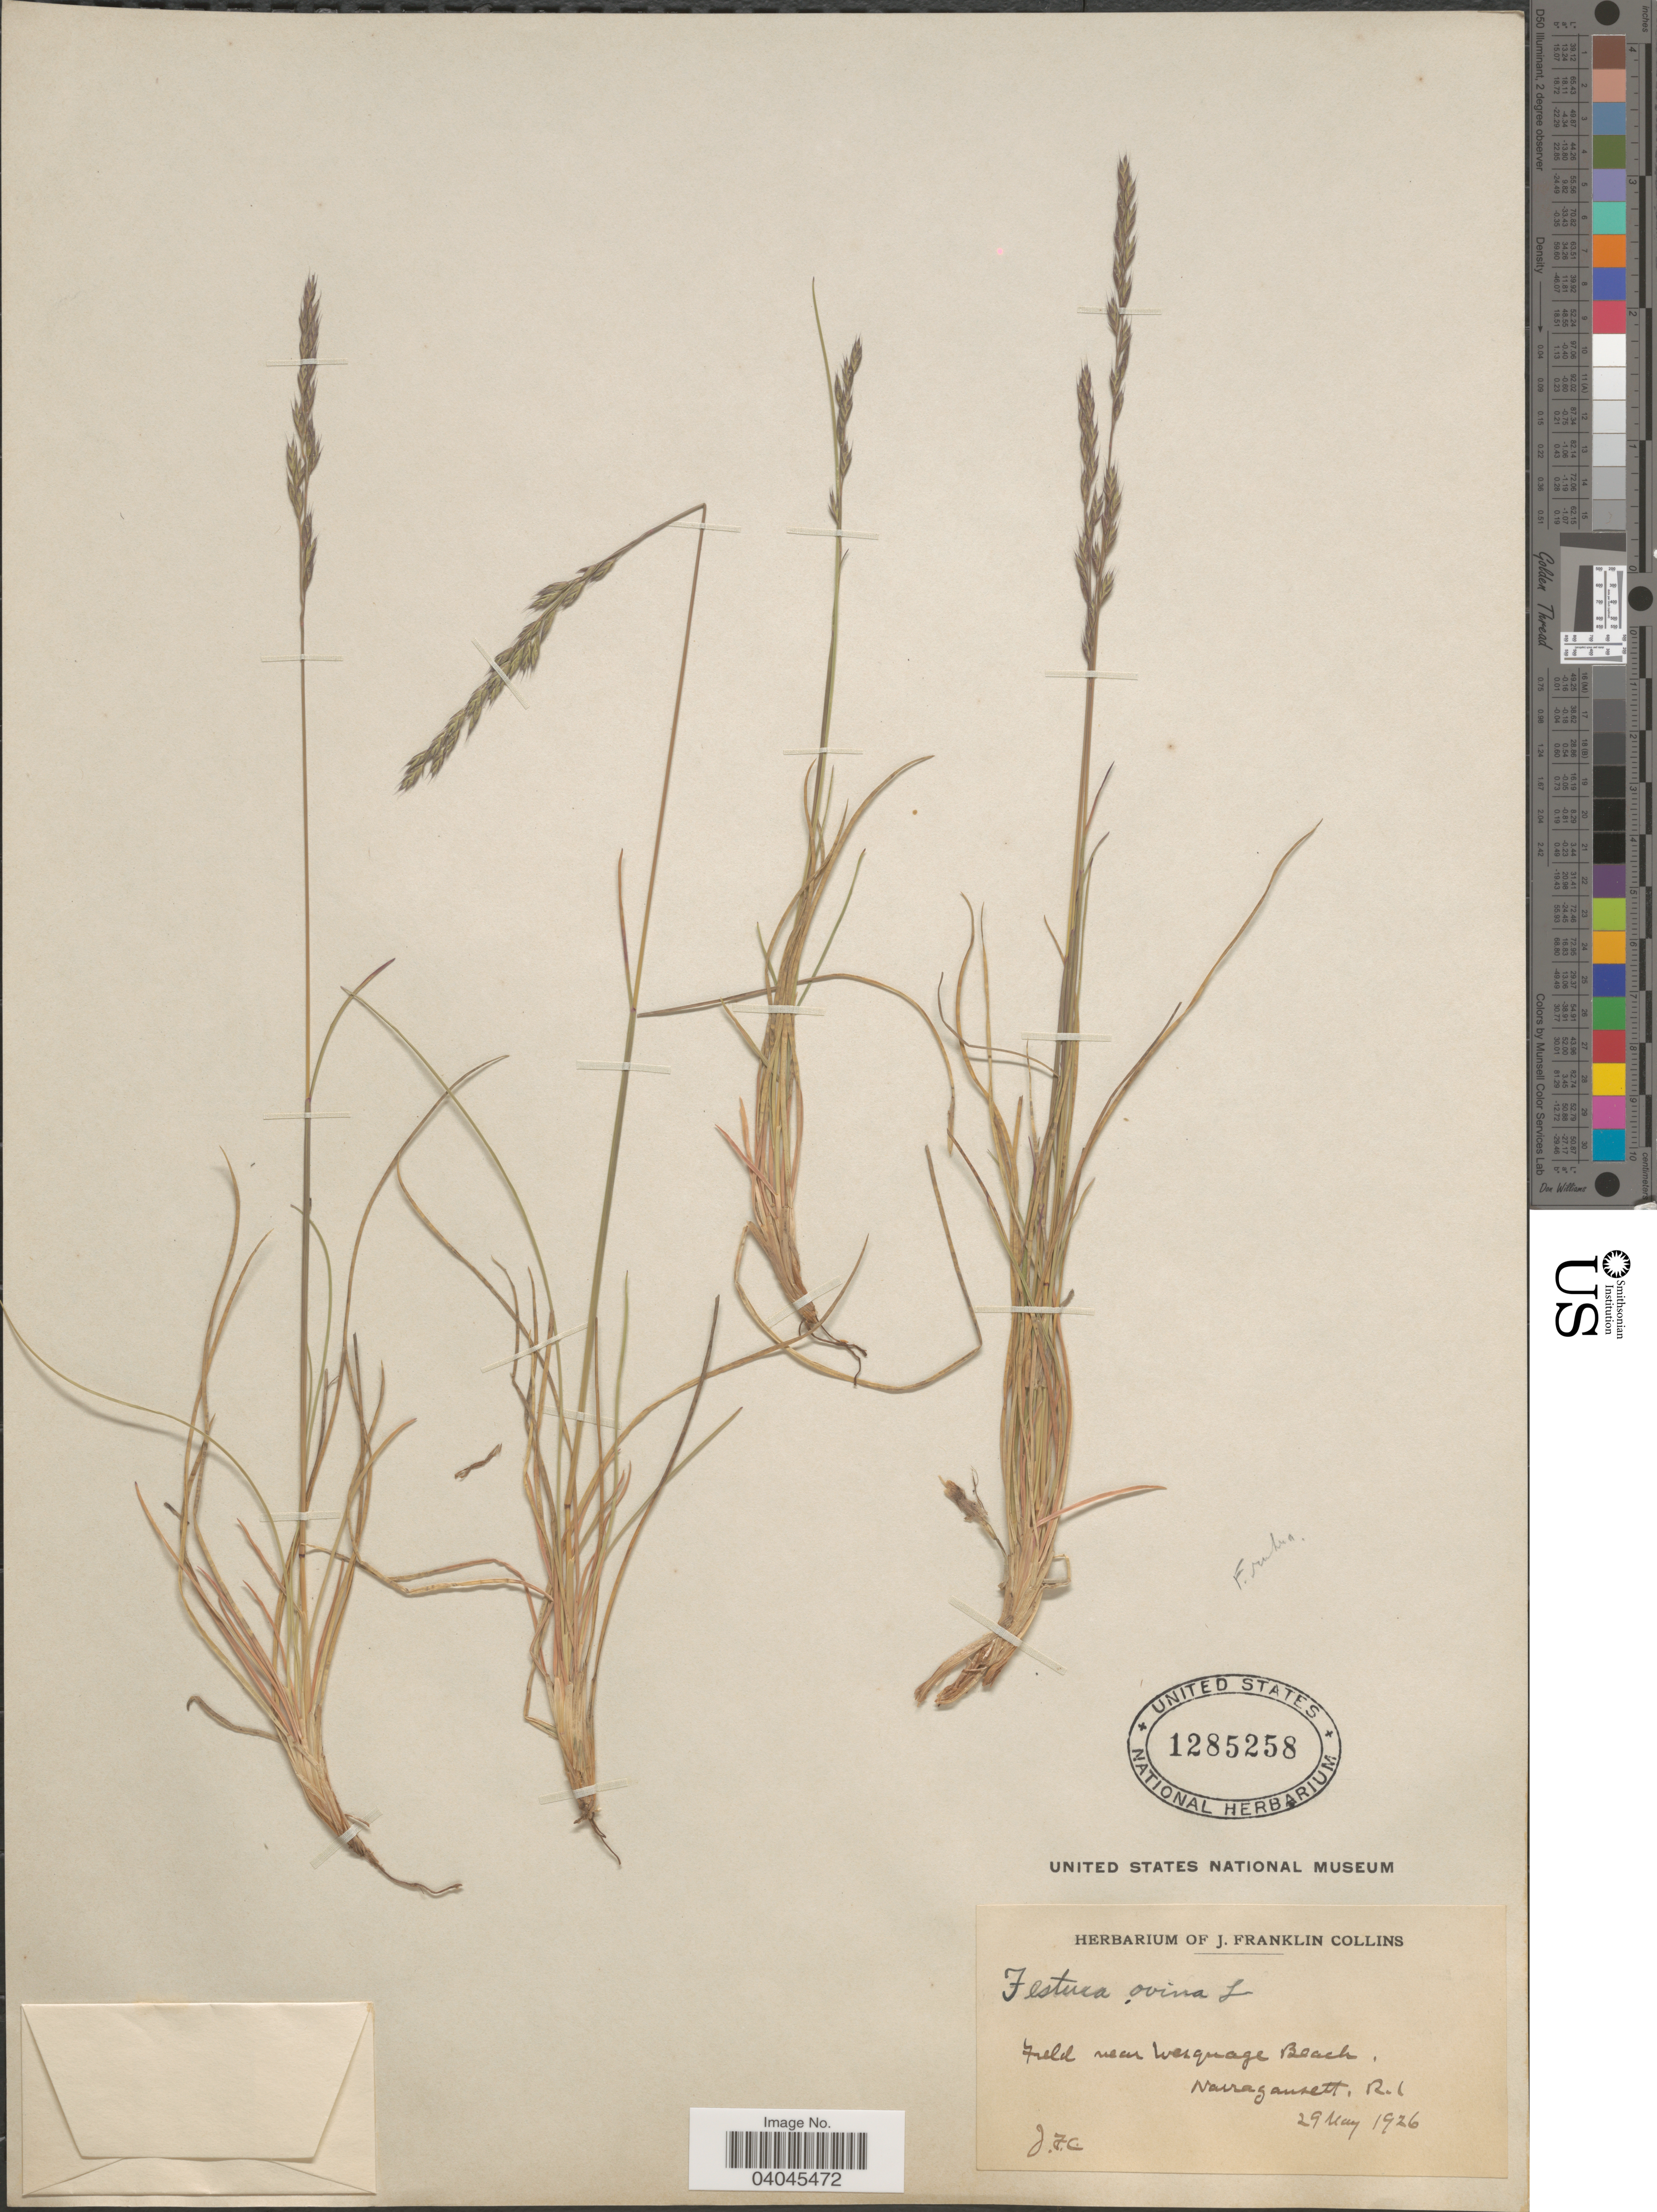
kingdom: Plantae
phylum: Tracheophyta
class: Liliopsida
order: Poales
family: Poaceae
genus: Festuca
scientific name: Festuca rubra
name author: L.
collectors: J. Collins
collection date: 1926-05-29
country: United States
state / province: Rhode Island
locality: Field near Wesquage Beach, Narragausett.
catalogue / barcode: US 1285258